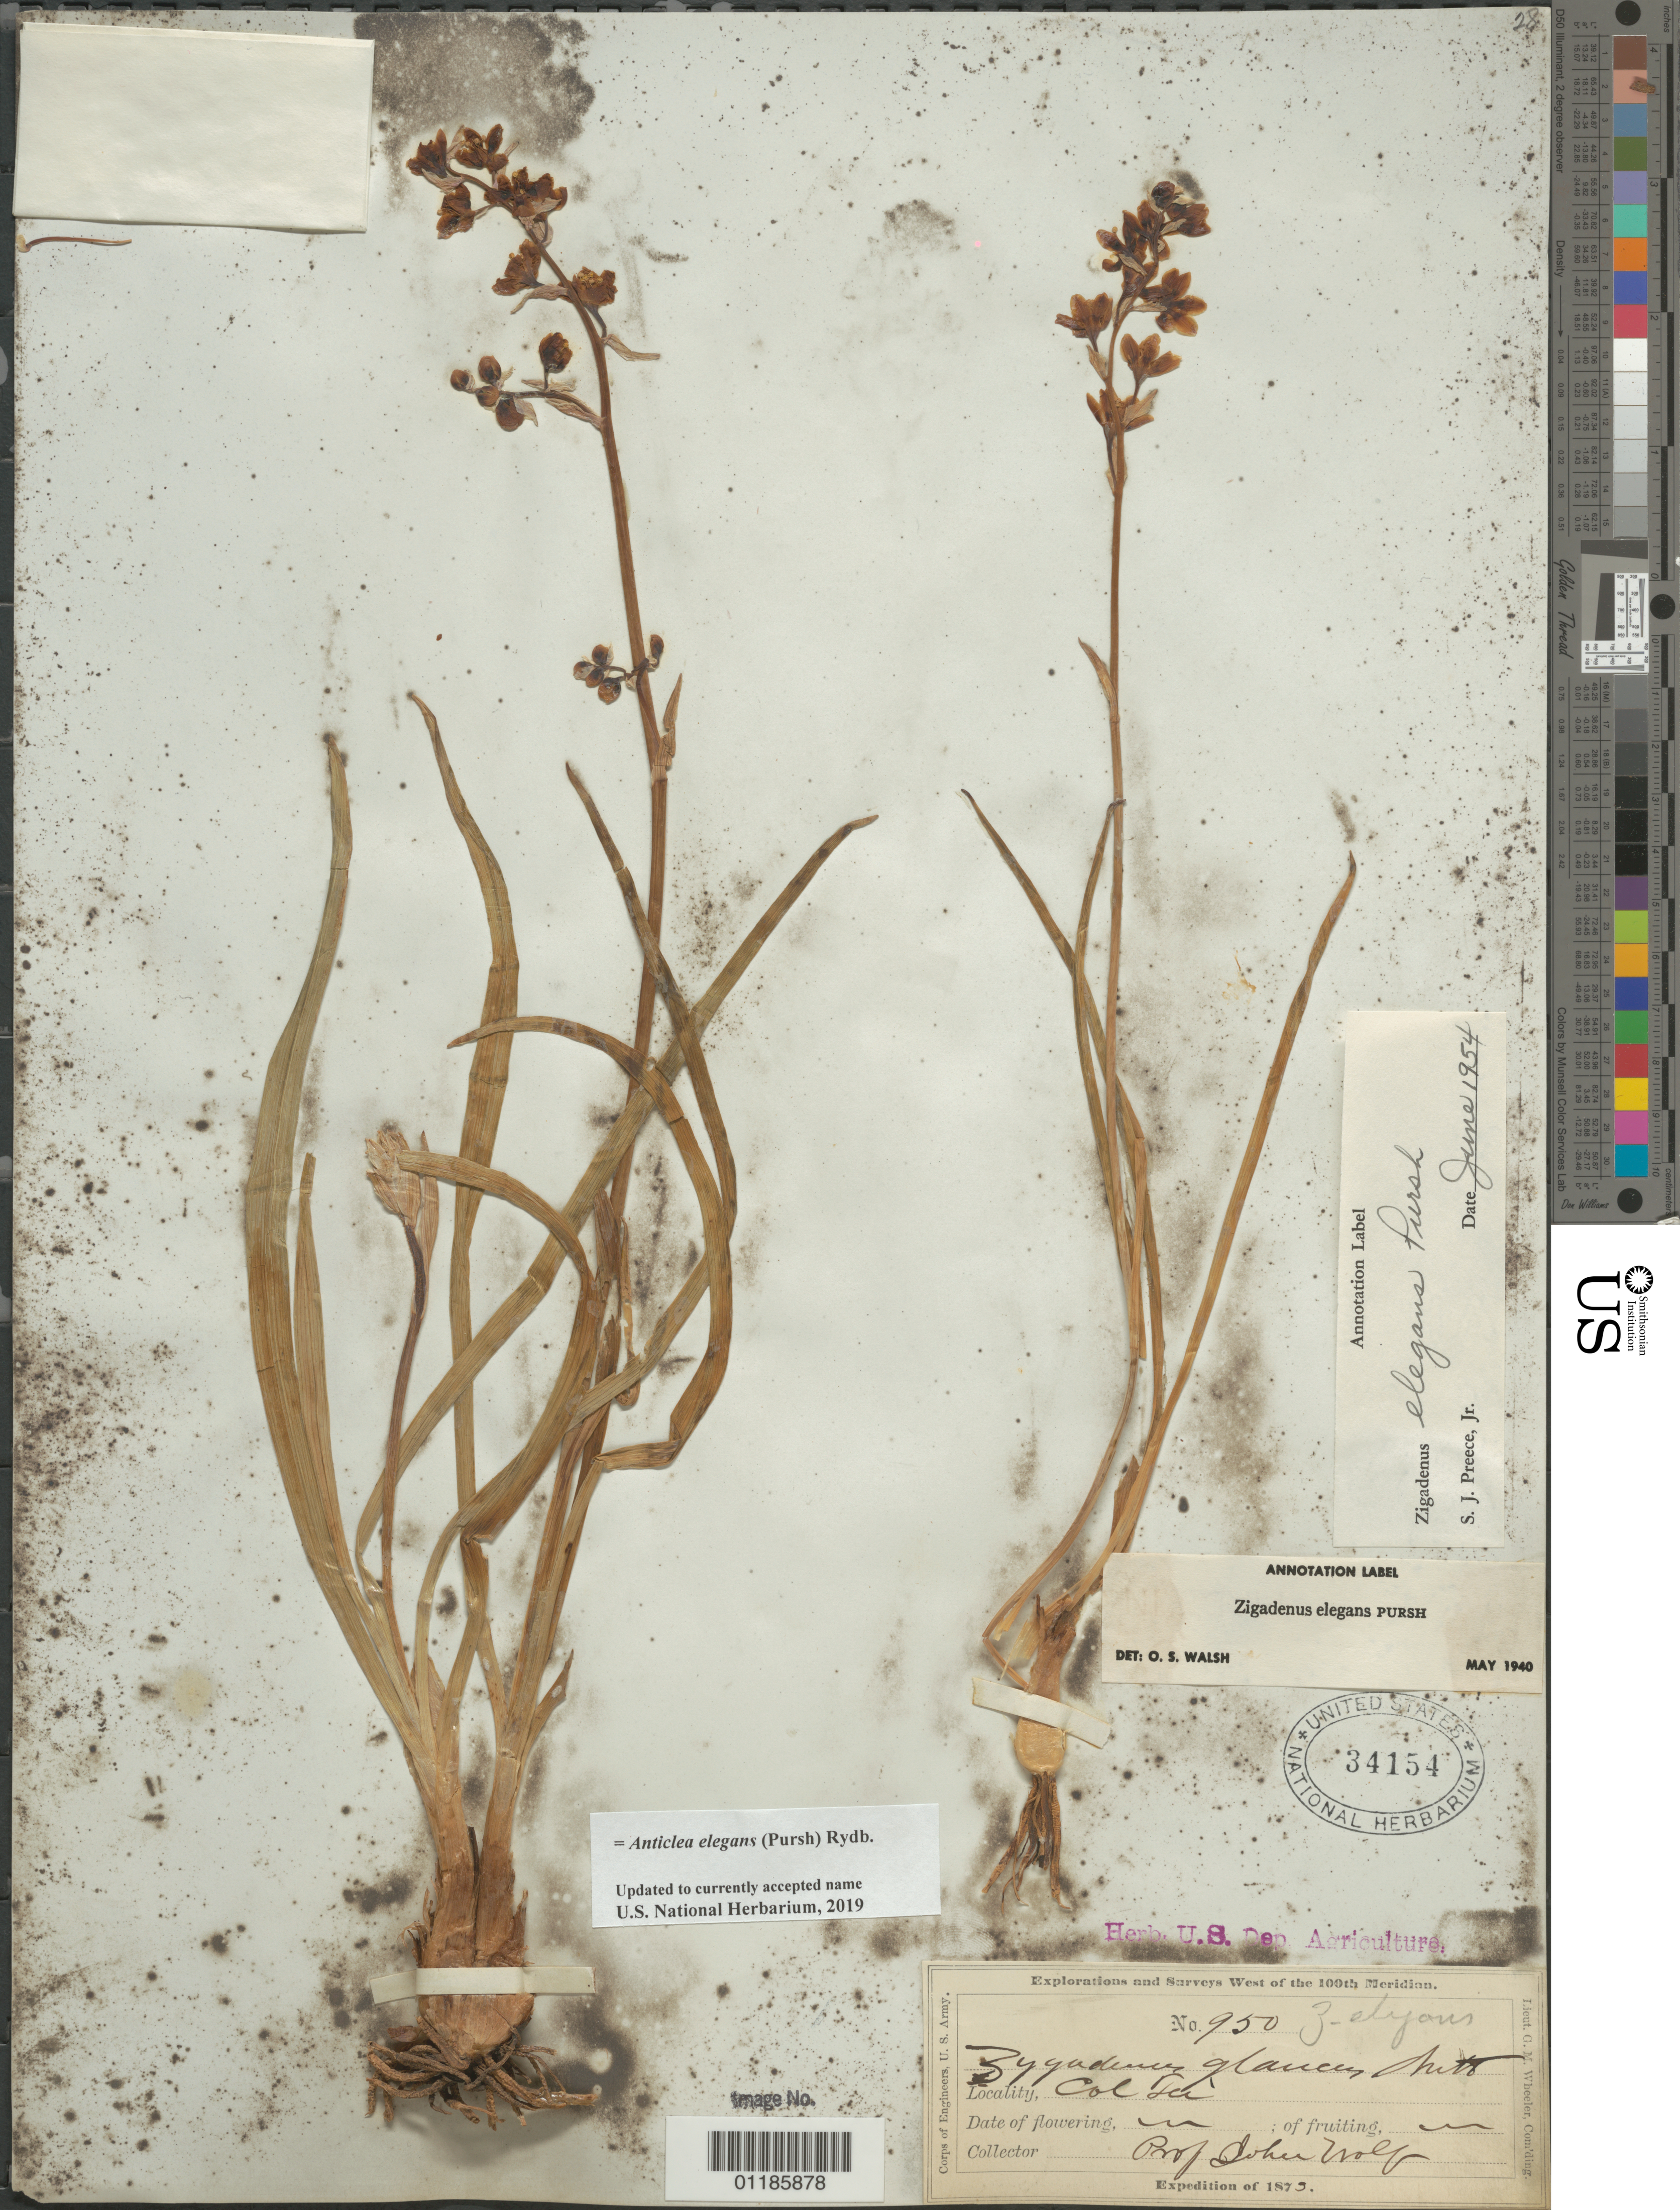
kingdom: Plantae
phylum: Tracheophyta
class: Liliopsida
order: Liliales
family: Melanthiaceae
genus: Anticlea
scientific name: Anticlea elegans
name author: (Pursh) Rydb.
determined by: Strong, Mark T., (BOT), Smithsonian Institution - National Museum of Natural History (UNITED STATES)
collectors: J. Wolf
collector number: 950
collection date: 1873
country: United States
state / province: Colorado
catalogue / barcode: US 34154